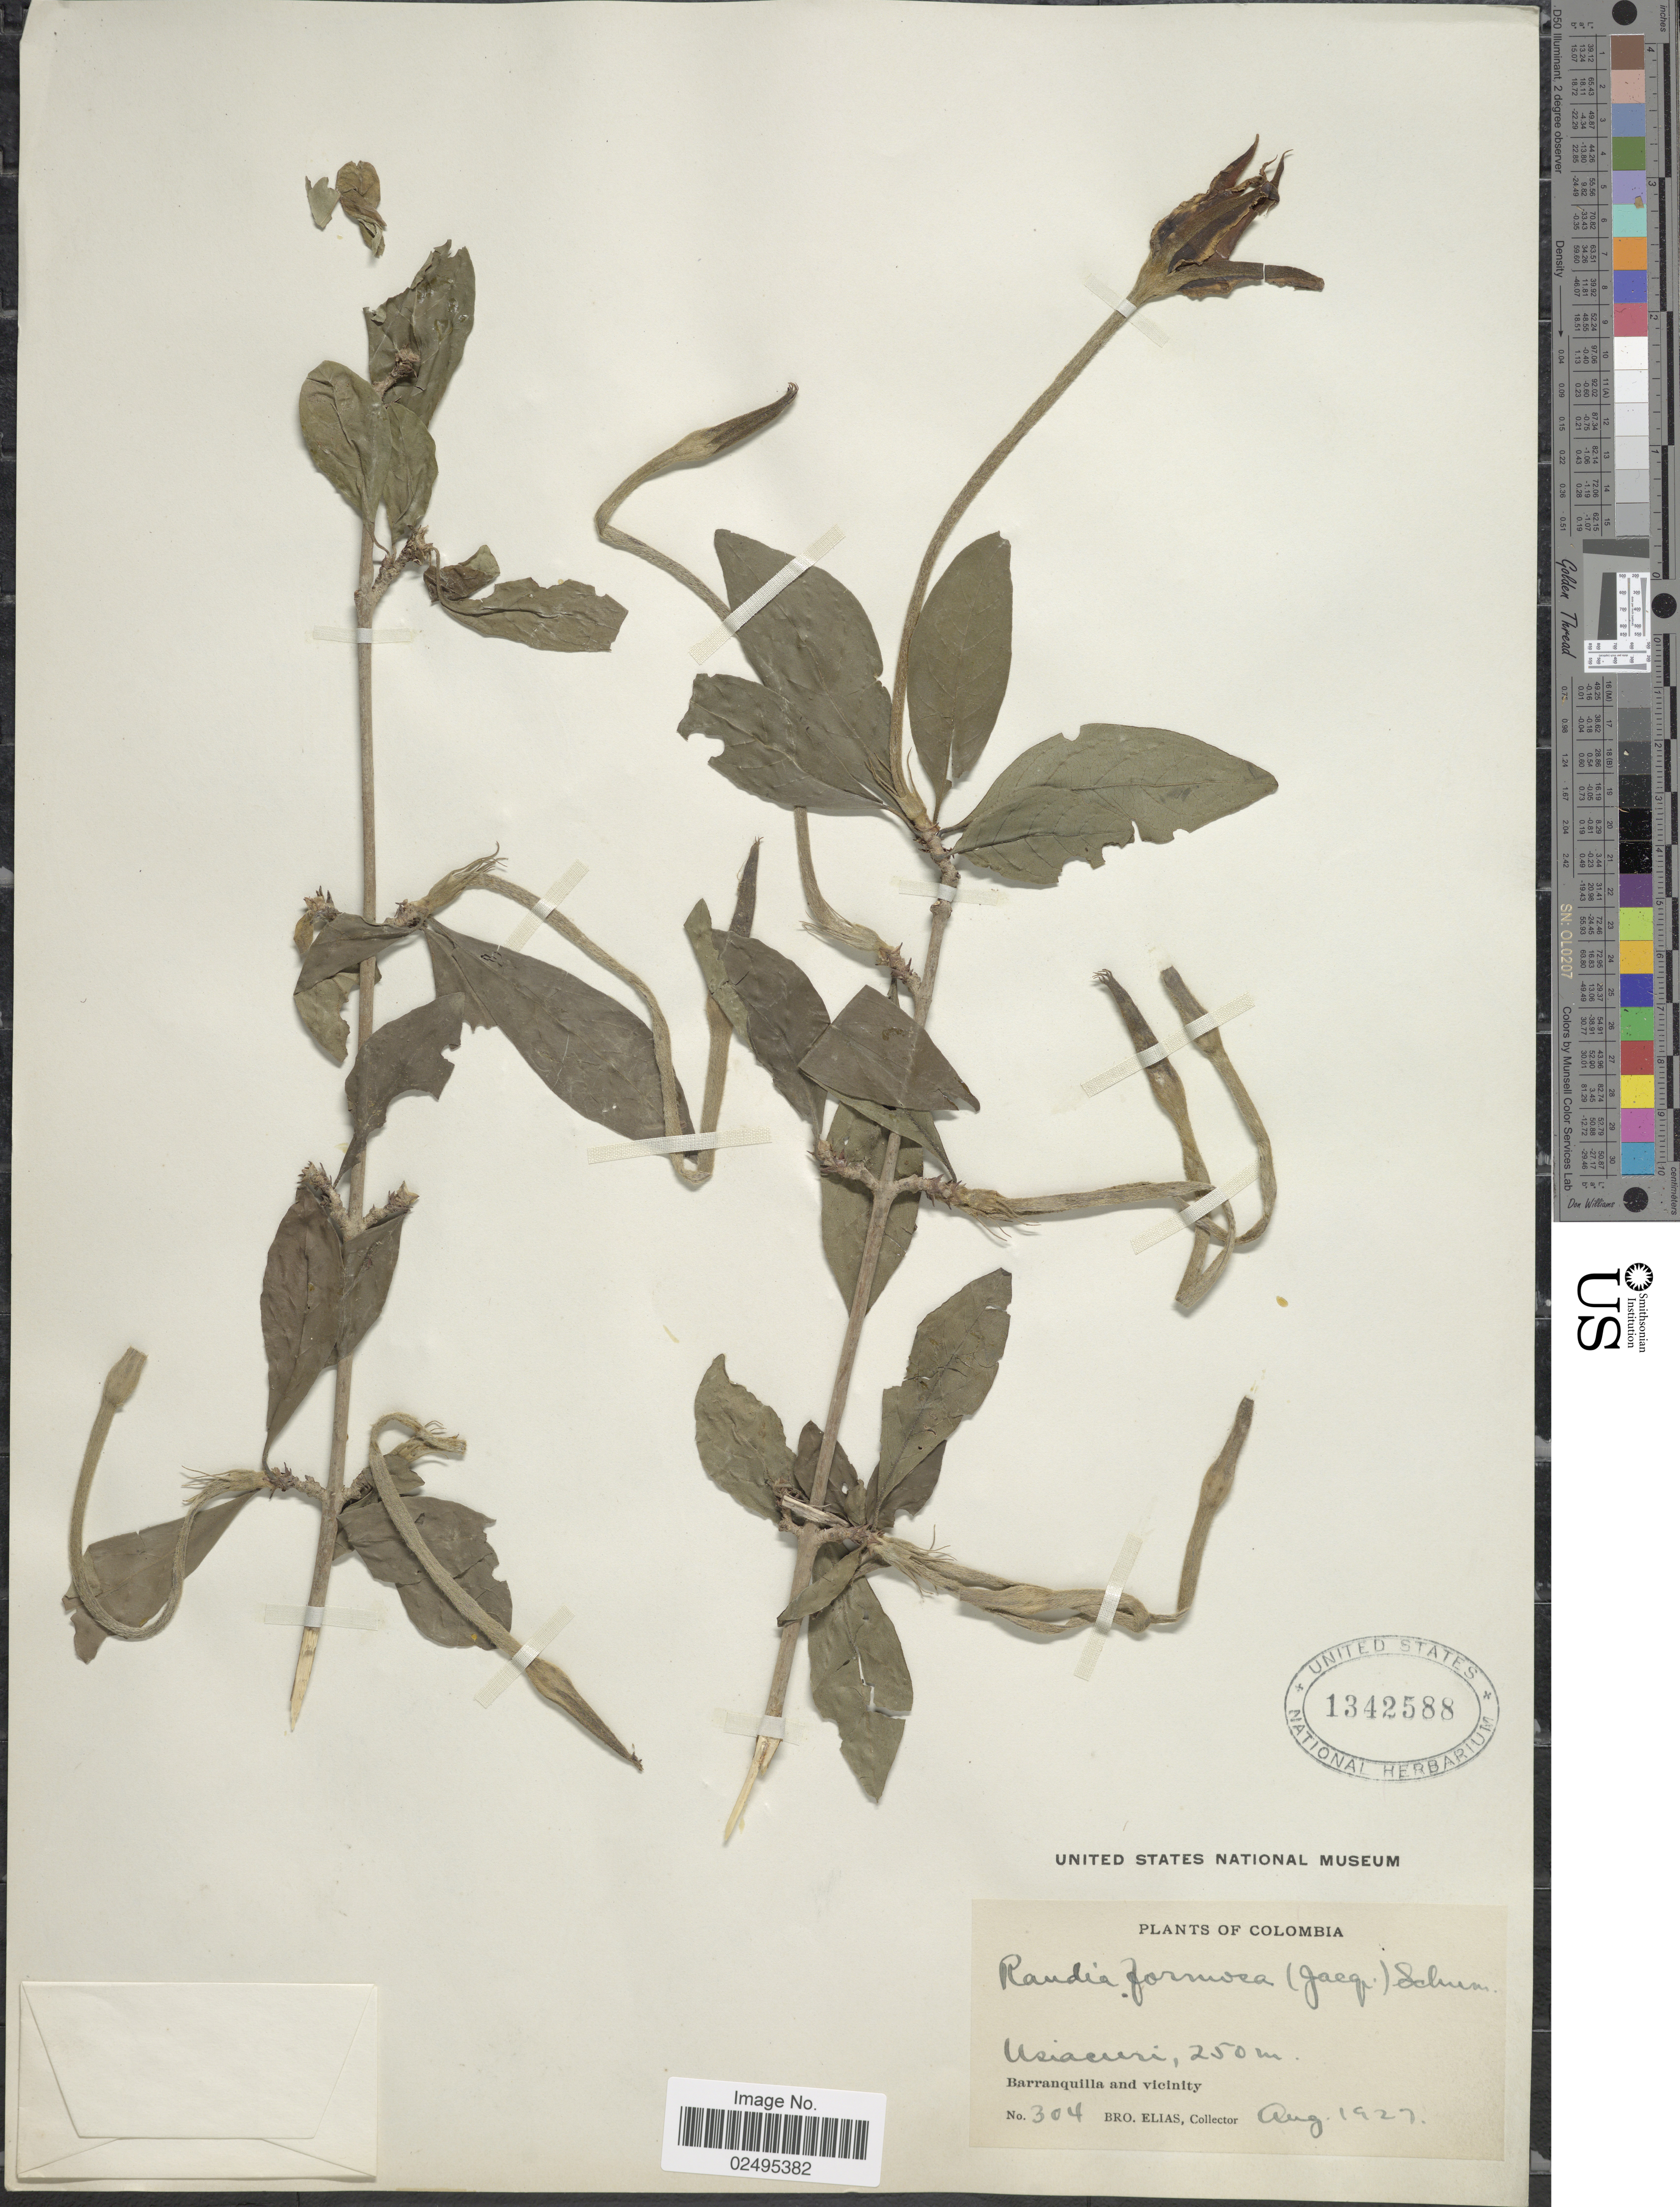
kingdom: Plantae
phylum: Tracheophyta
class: Magnoliopsida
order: Gentianales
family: Rubiaceae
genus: Rosenbergiodendron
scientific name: Rosenbergiodendron formosum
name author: (Jacq.) Fagerl.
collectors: Bro. Elias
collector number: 304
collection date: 1927-08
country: Colombia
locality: Usiacuri, Barranquilla and vicinity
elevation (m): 250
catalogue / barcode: US 1342588